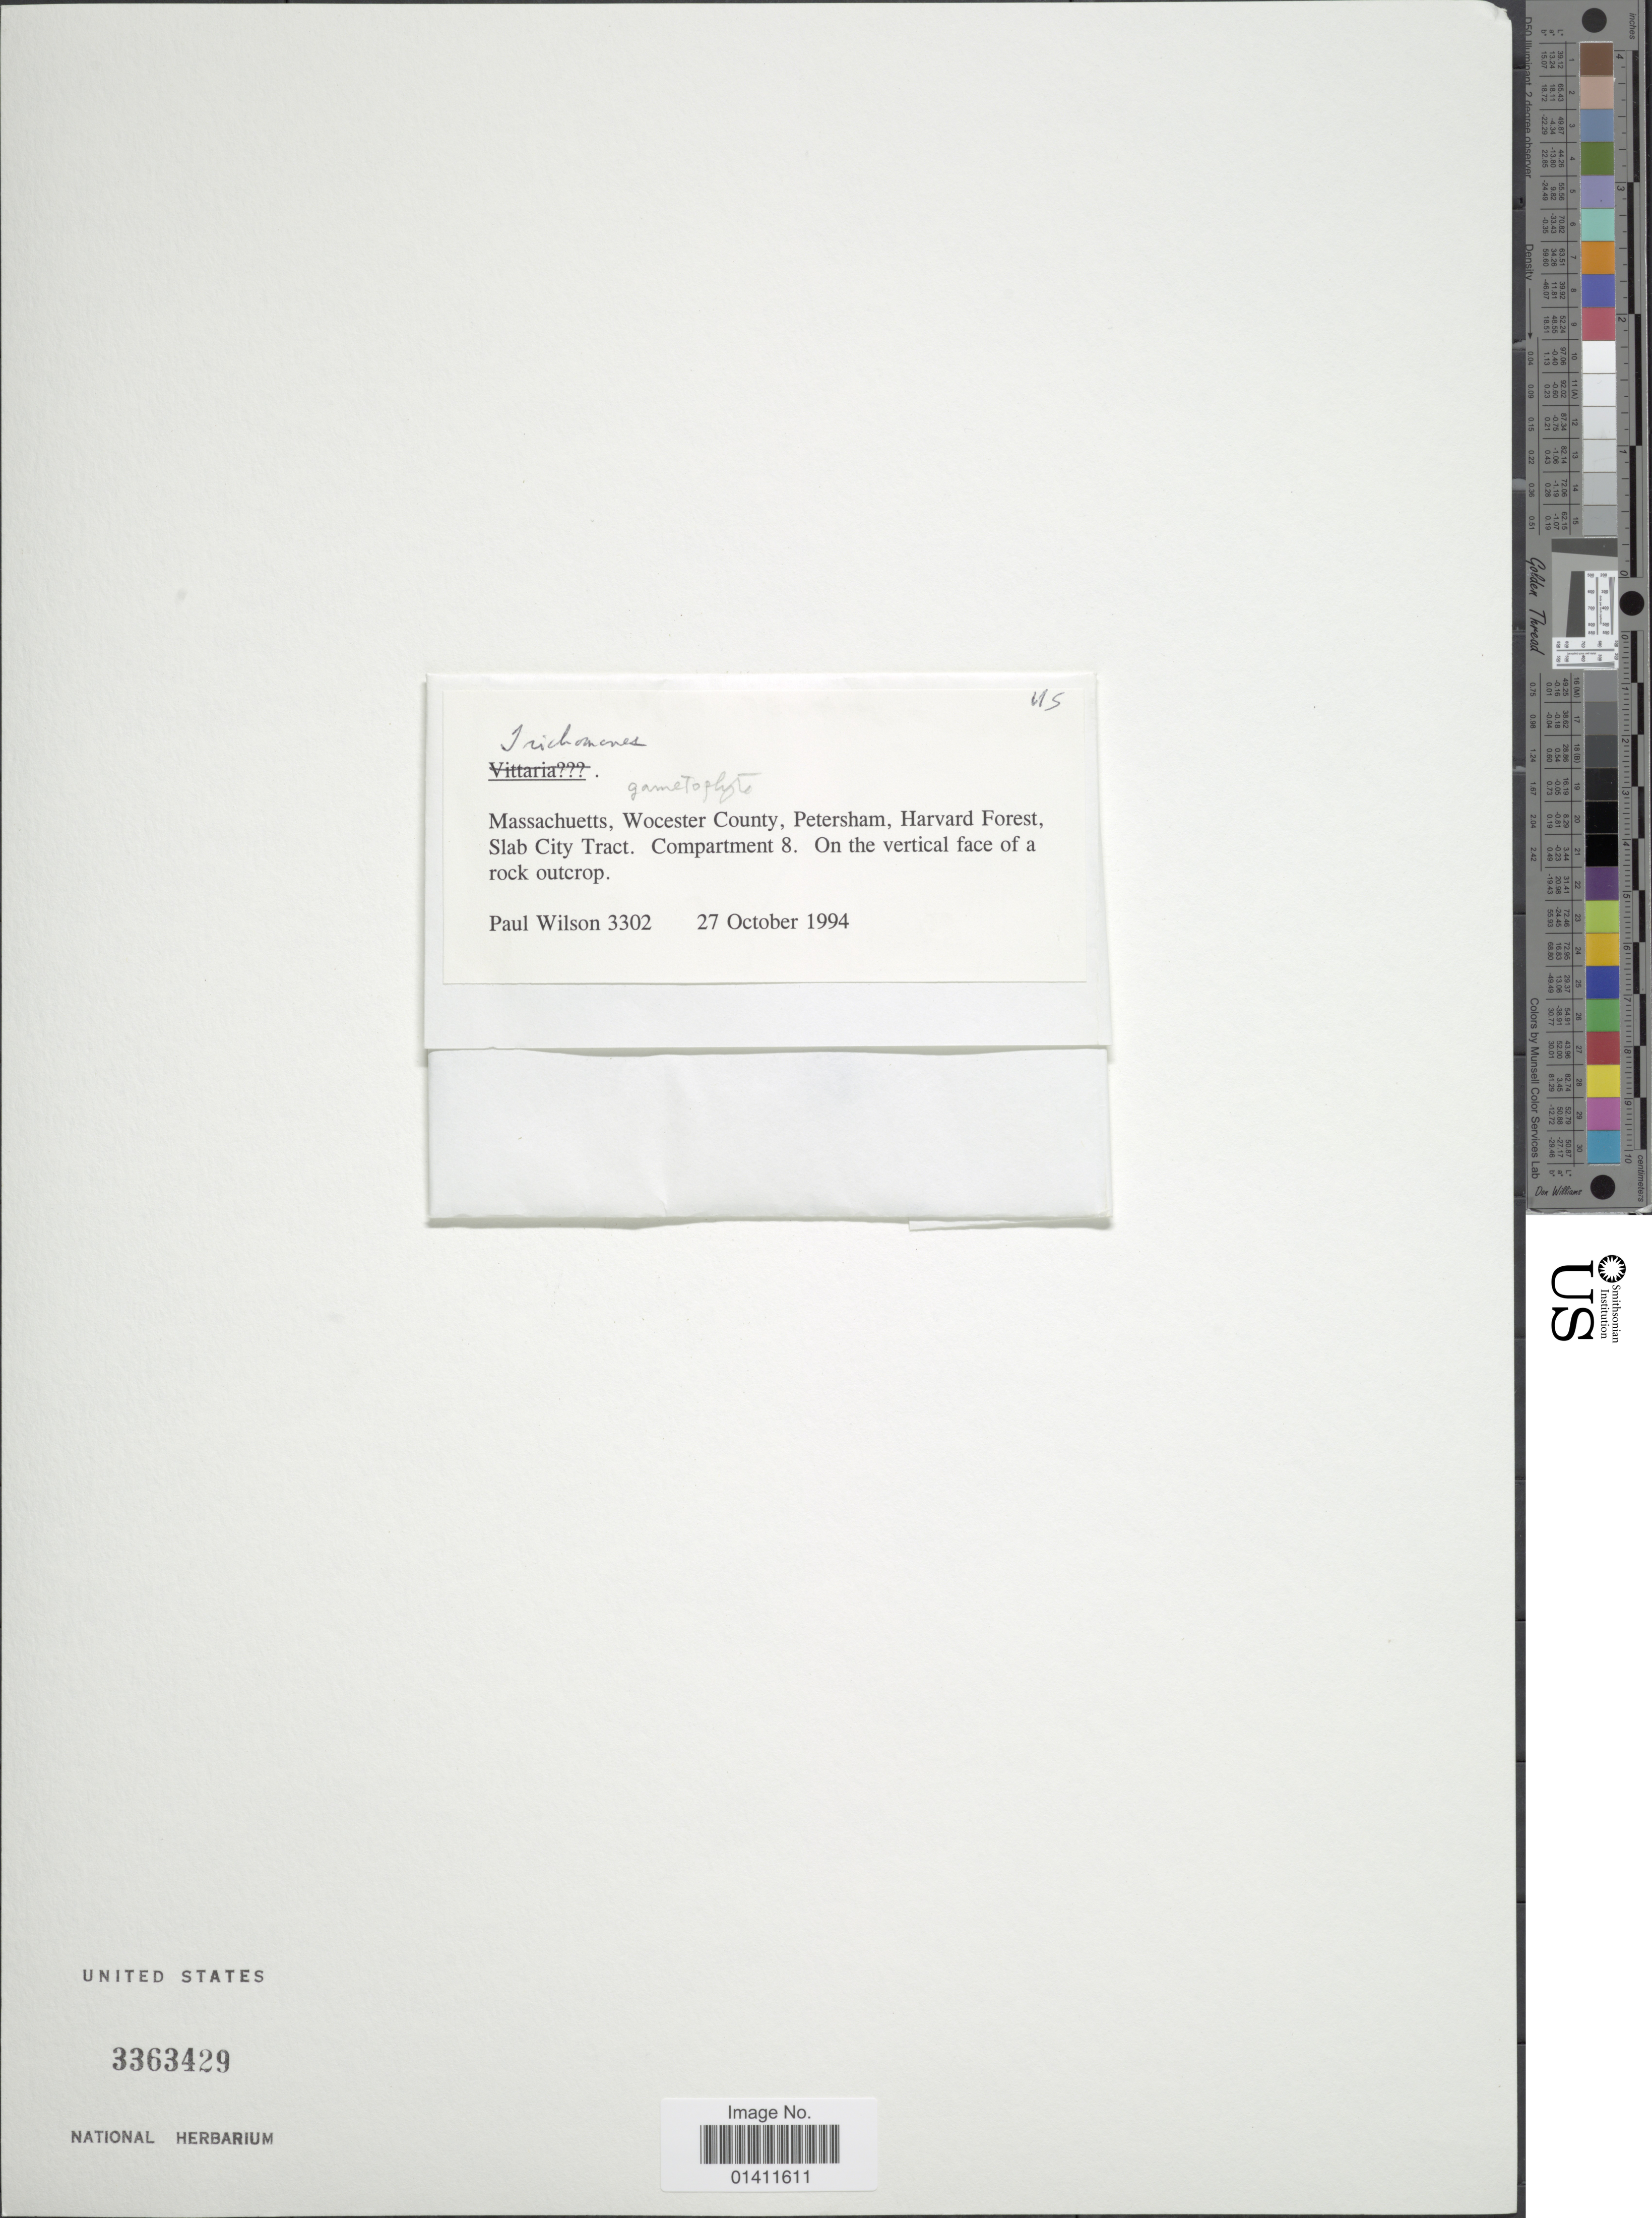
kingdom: Plantae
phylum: Tracheophyta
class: Polypodiopsida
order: Hymenophyllales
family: Hymenophyllaceae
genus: Vandenboschia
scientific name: Vandenboschia intricatum (Farrar) comb. ined., 2015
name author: (Farrar)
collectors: P. G. Wilson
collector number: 3302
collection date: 1994-10-27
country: United States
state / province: Massachusetts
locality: Wocester County, Petersham, Harvard Forest, Slab City Tract. Compartment 8. On the vertical face of a rock outcrop.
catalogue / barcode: US 3363429